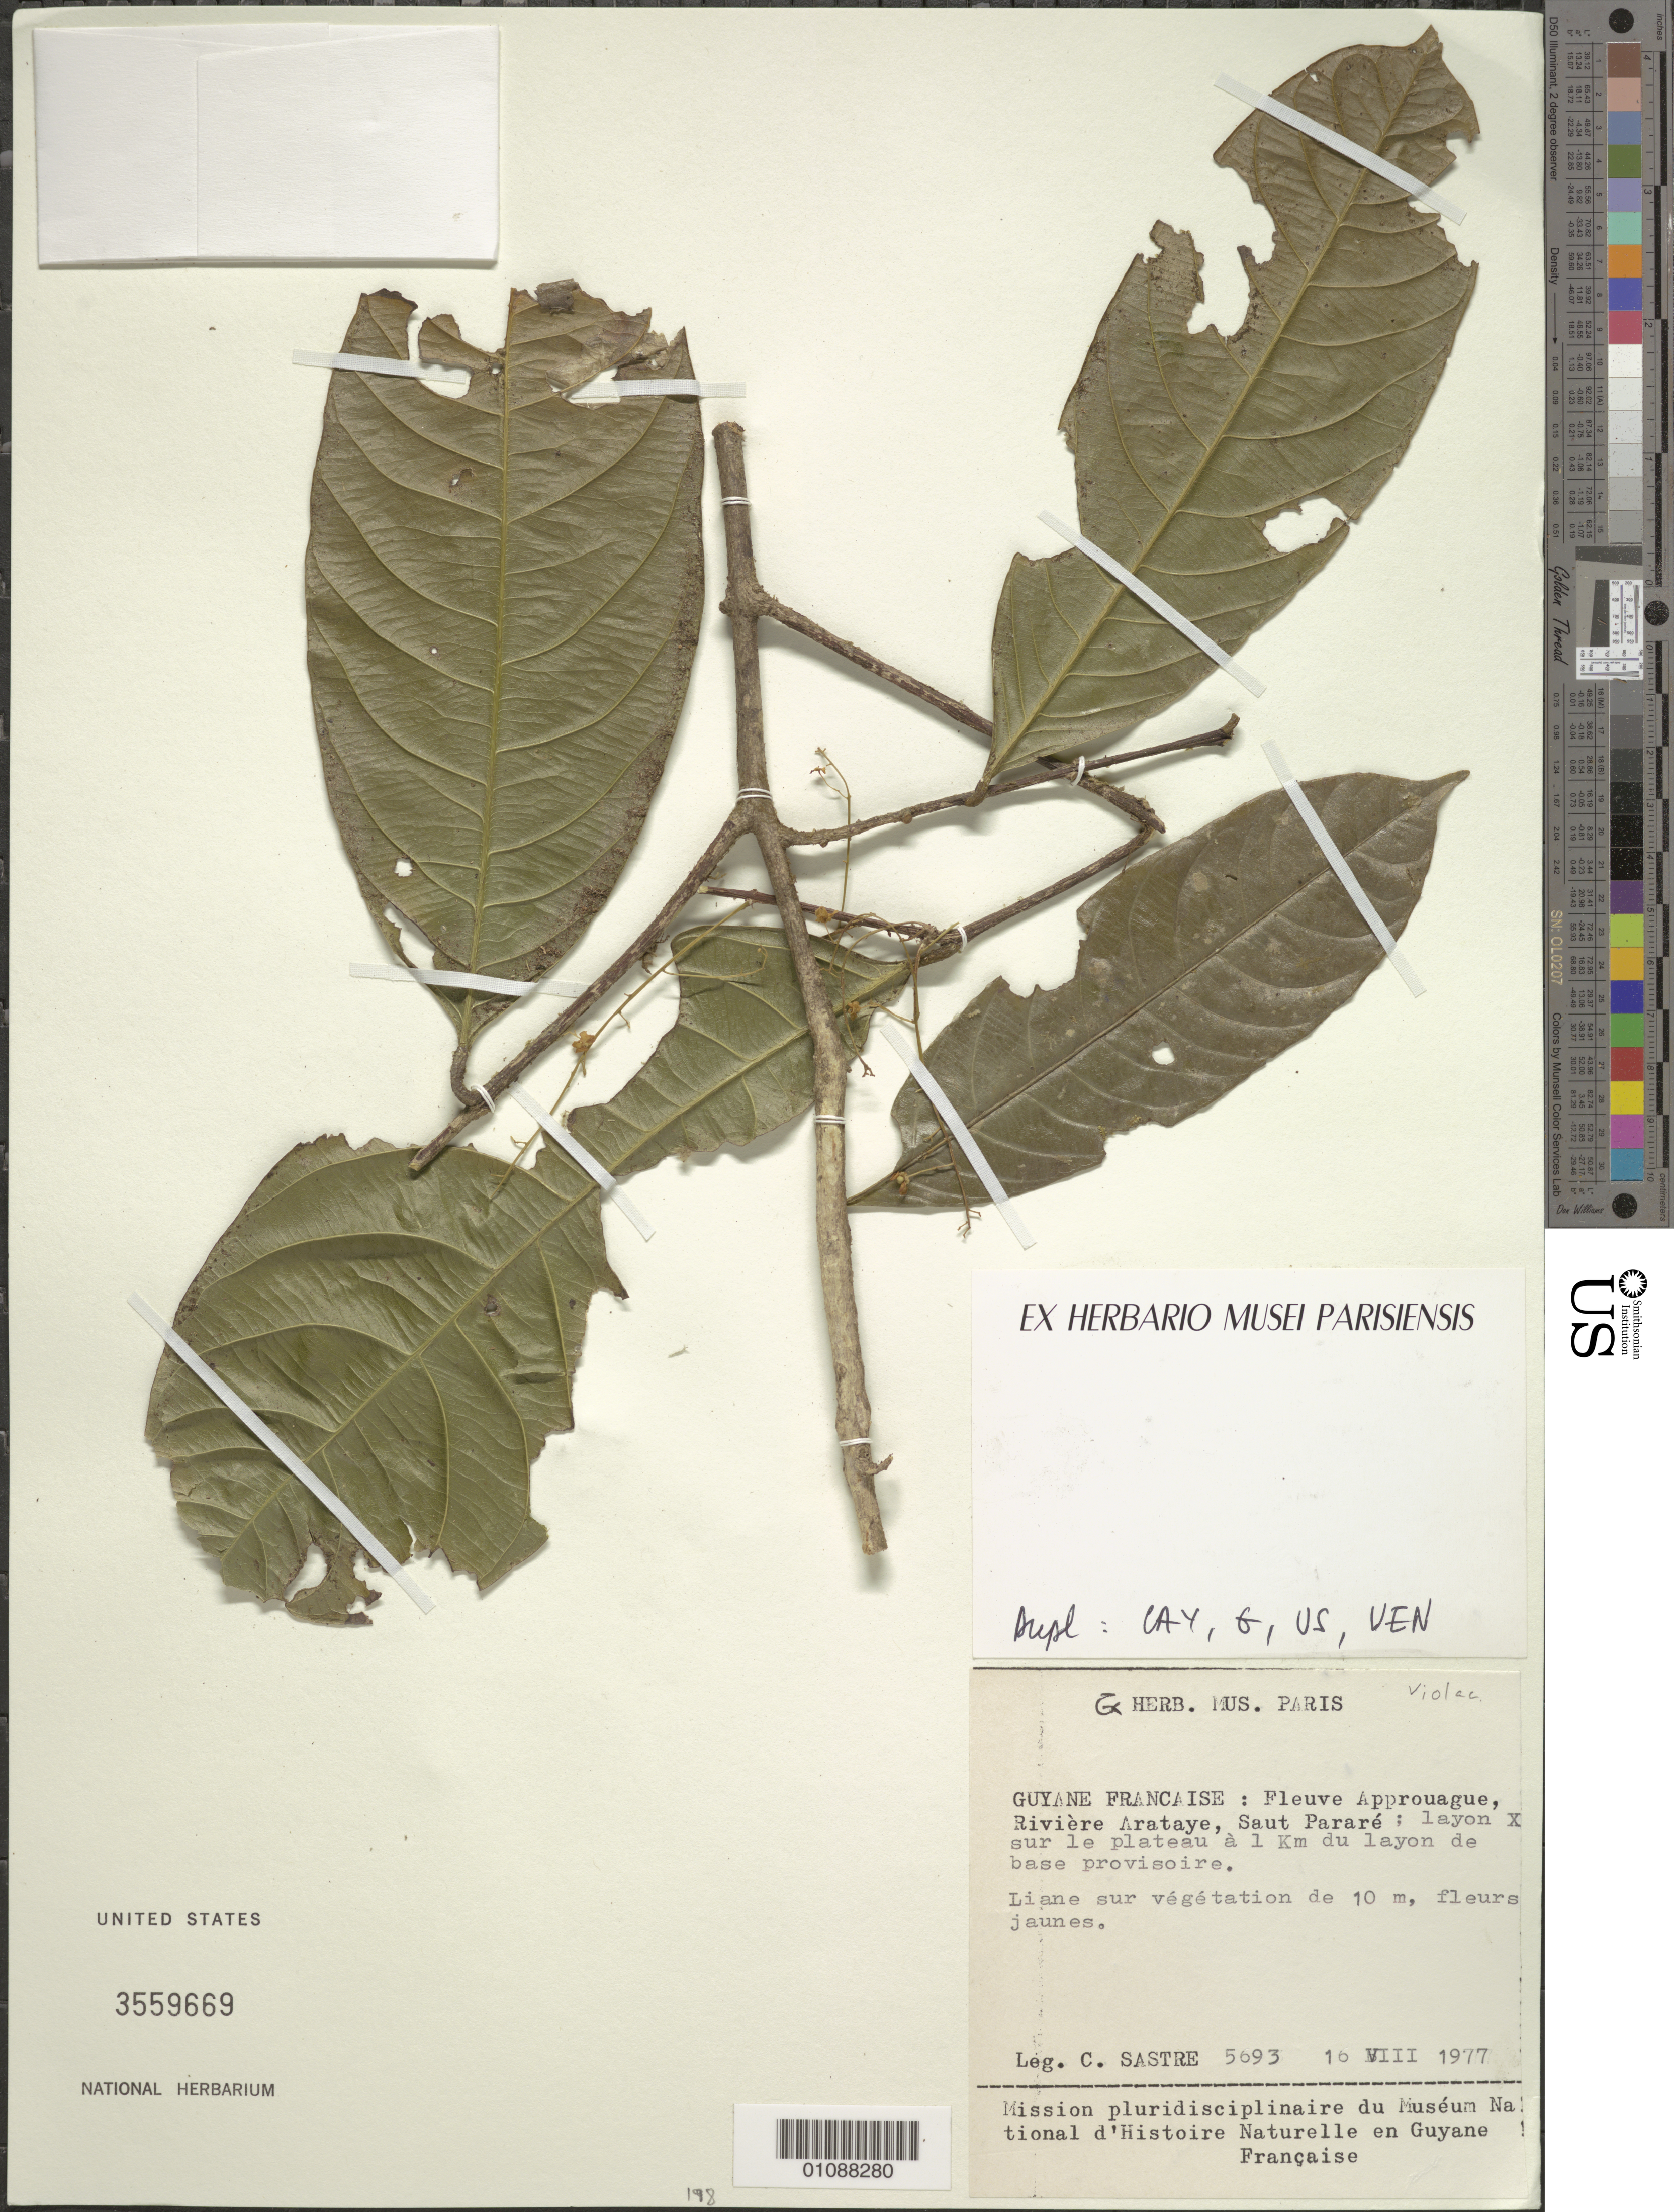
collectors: C. H. L. Sastre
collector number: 5693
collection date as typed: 16-Aug-77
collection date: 1977-08-16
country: French Guiana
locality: Saut Pararé, Rivière Arataye, Fleuve Approuague; layon X sur le plateau a 1 km du layon de base provisoire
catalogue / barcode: US 3559669